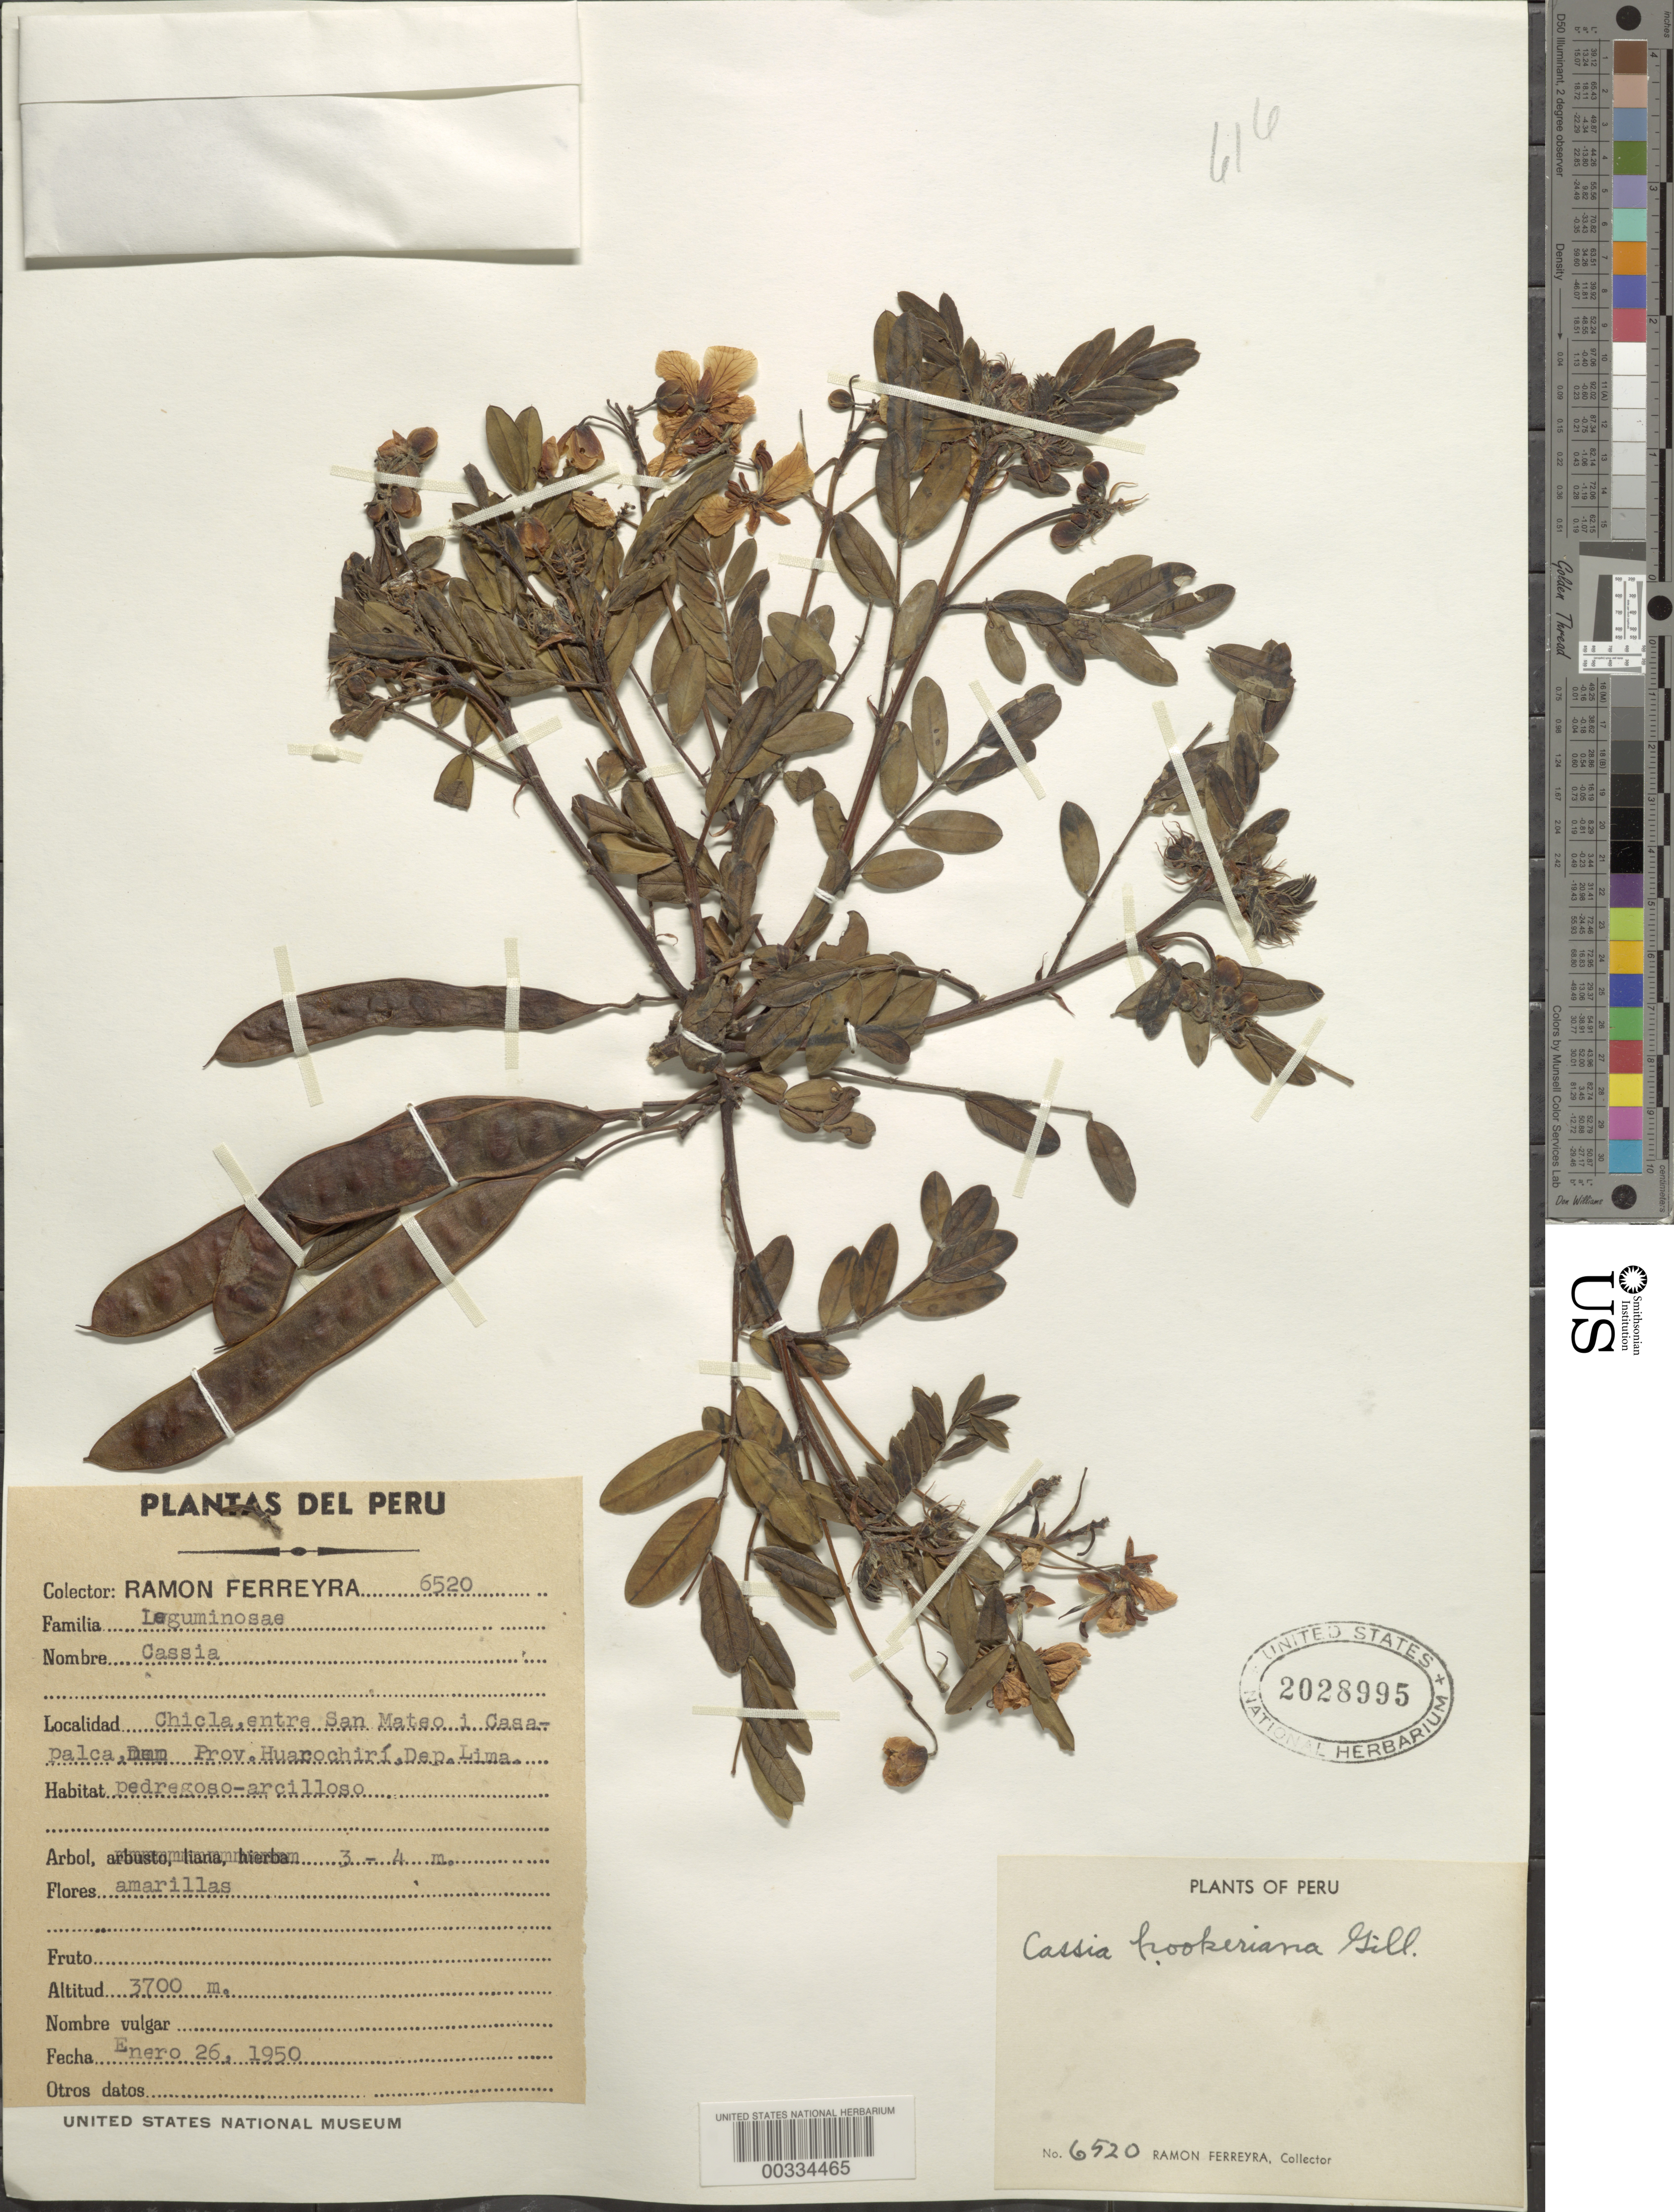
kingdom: Plantae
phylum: Tracheophyta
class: Magnoliopsida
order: Fabales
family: Fabaceae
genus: Senna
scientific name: Senna hookeriana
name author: Vatke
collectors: R. A. Ferreyra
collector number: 6520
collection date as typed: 26 Jan 1950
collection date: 1950-01-26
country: Peru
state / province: Lima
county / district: Huarochirí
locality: Chicla, between san mateo and casapalca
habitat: Rocky-clayey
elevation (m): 3700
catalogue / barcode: US 2028995